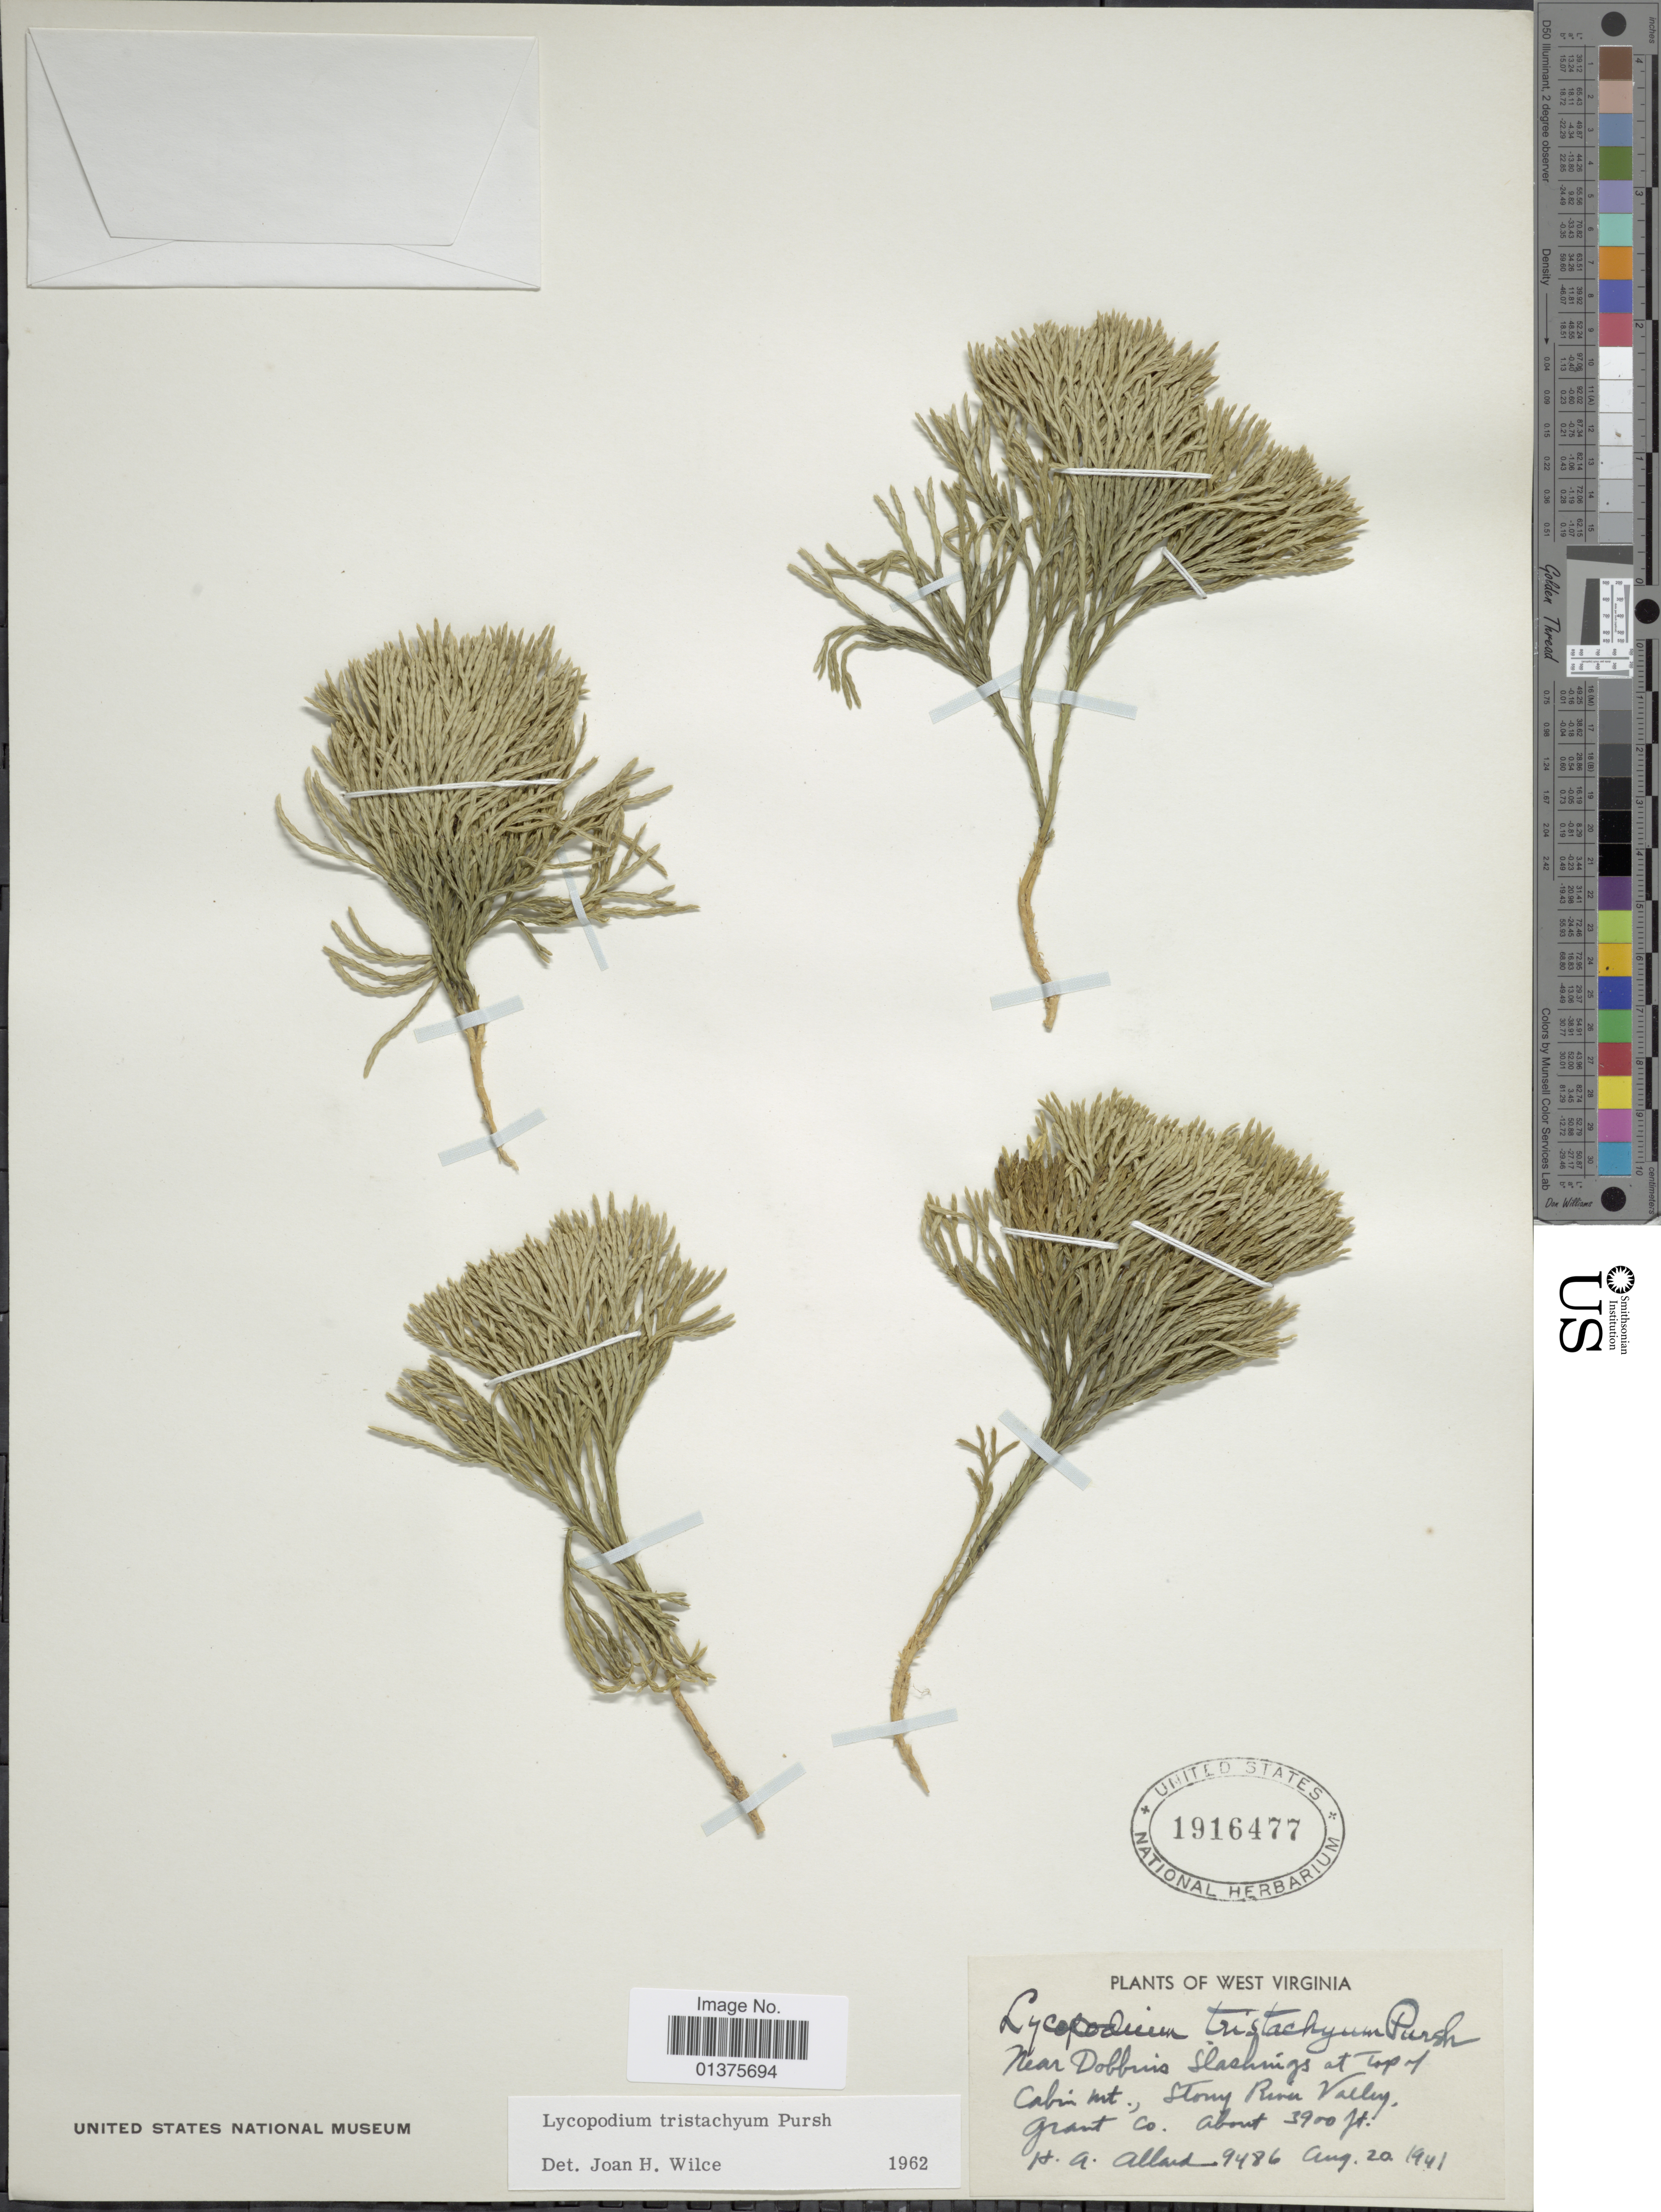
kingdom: Plantae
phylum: Tracheophyta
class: Lycopodiopsida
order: Lycopodiales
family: Lycopodiaceae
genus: Diphasiastrum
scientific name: Diphasiastrum tristachyum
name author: (Pursh) Holub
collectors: H. A. Allard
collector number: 9486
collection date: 1941-08-20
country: United States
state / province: West Virginia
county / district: Grant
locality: Near Dobbins slashings at top of Cabin Mt. Stony River Valley Grant Co.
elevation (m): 1189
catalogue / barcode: US 1916477